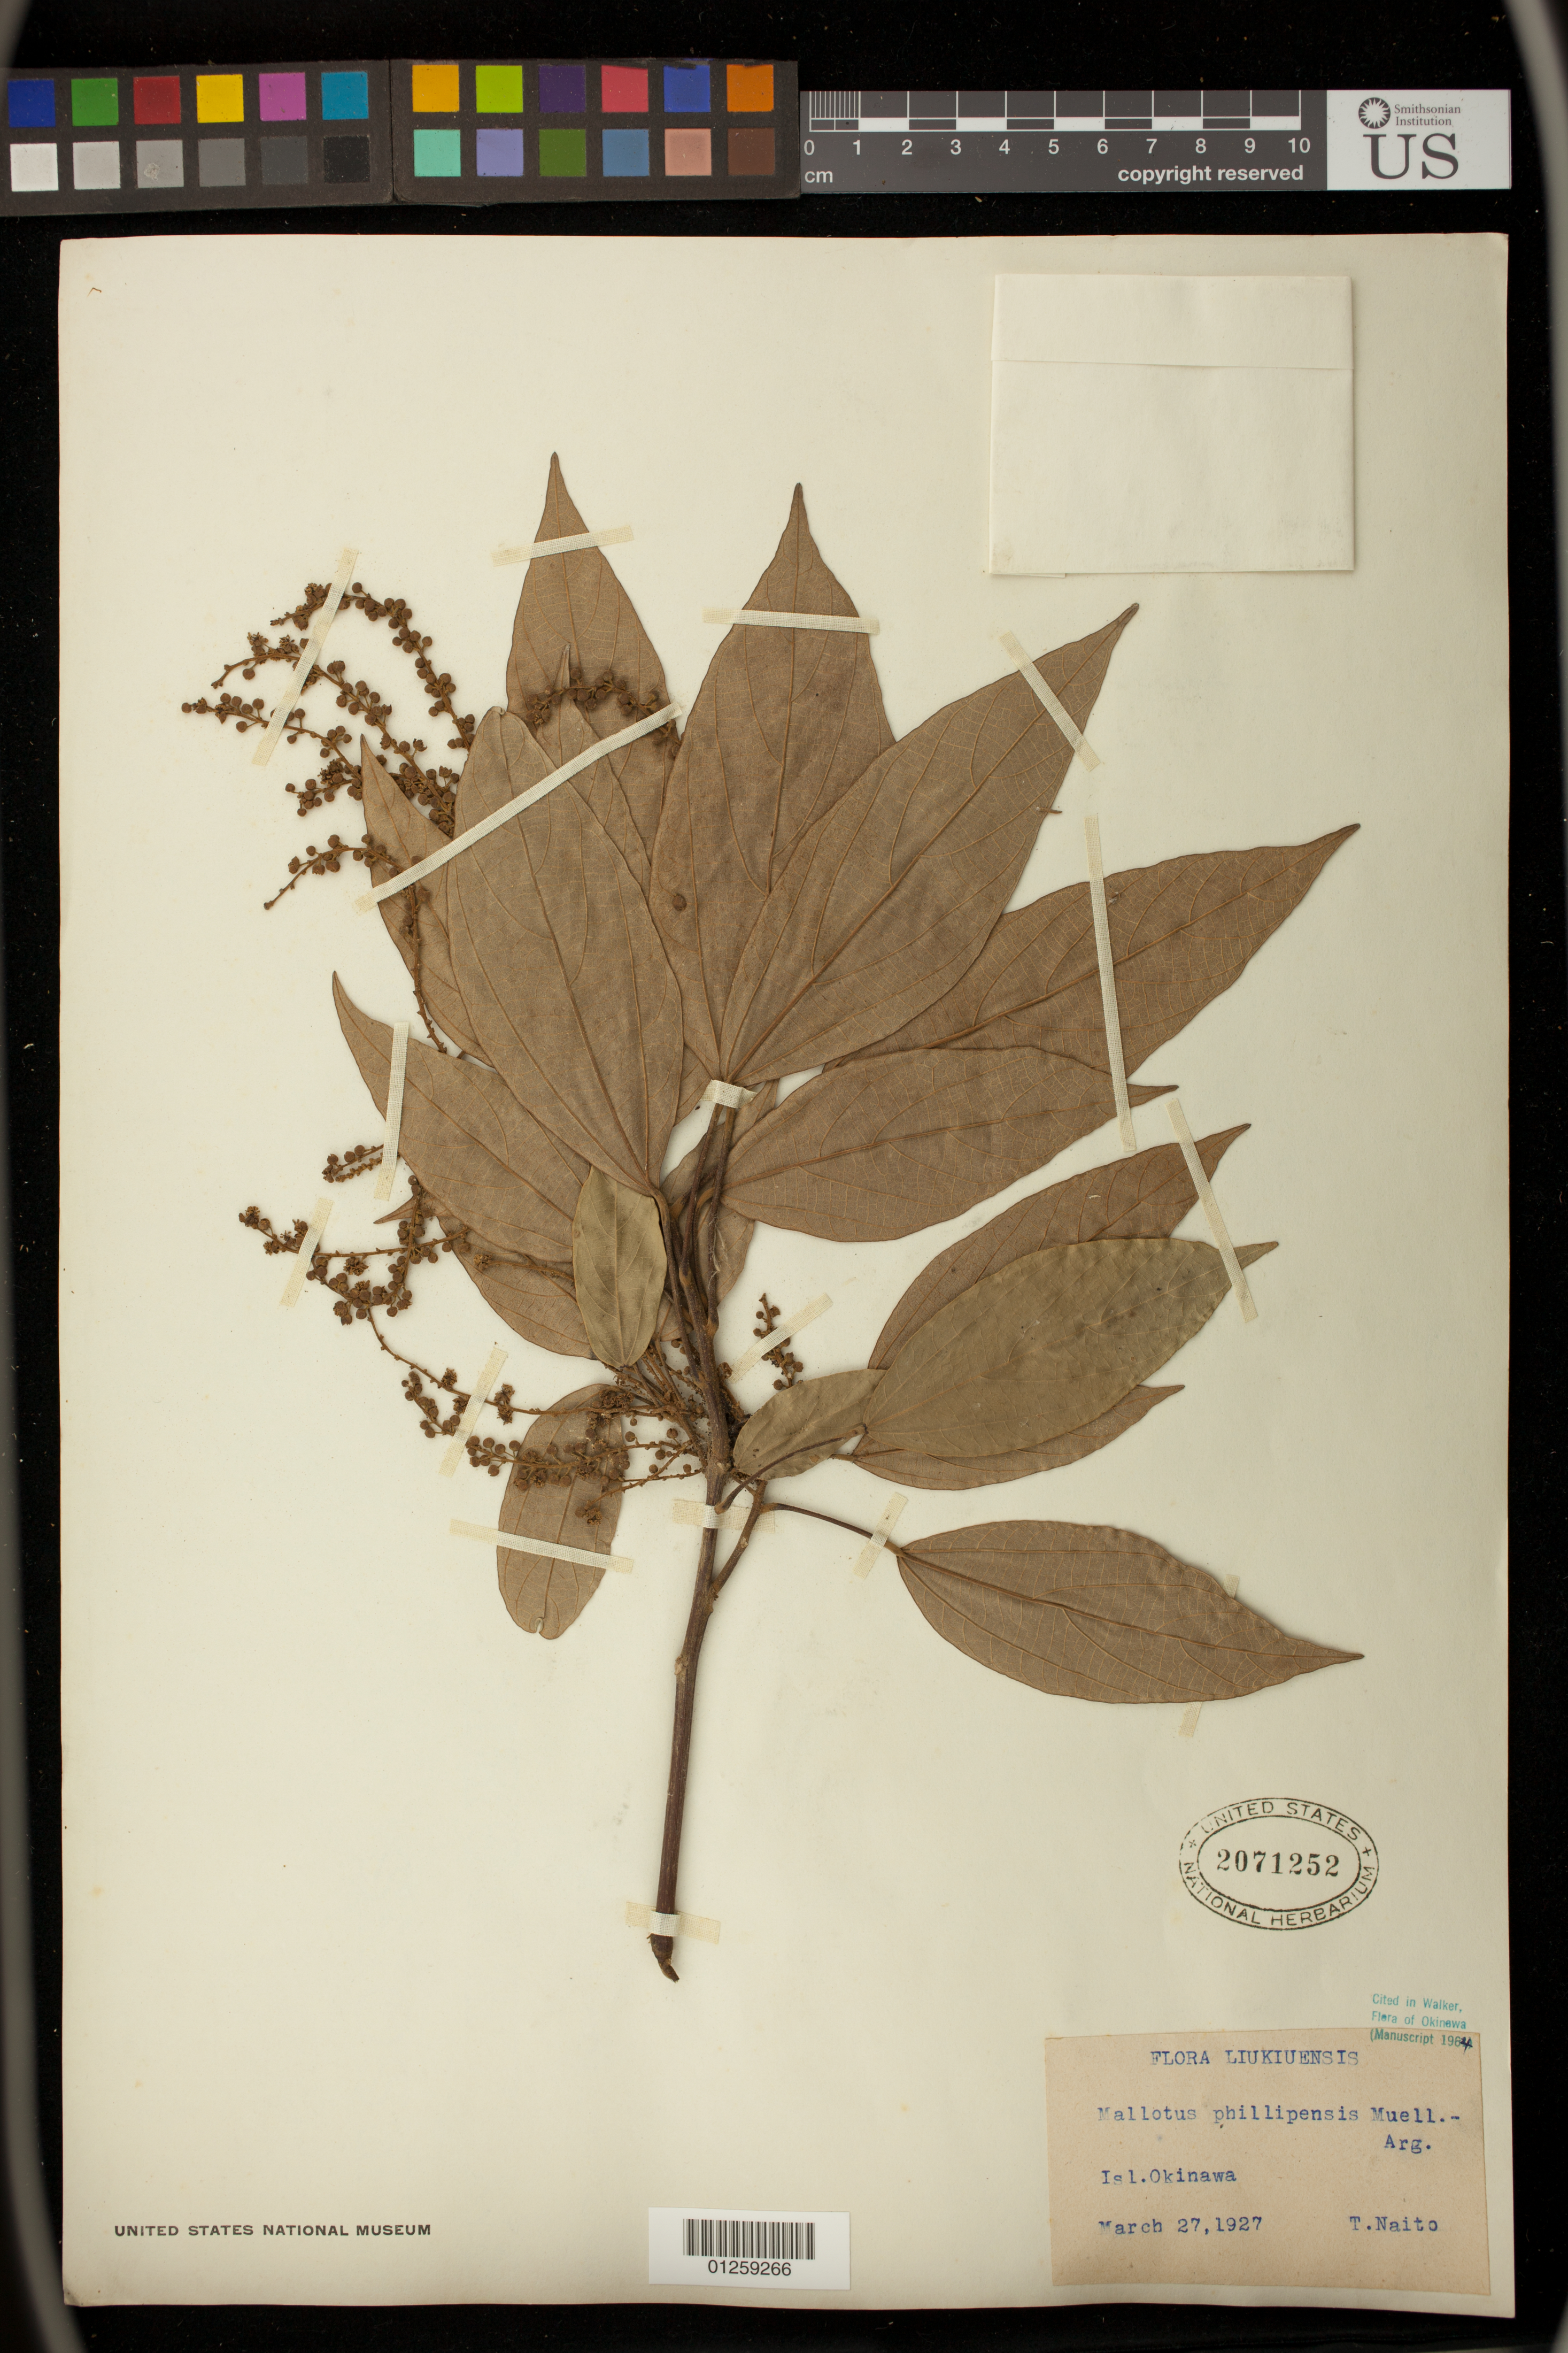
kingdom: Plantae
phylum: Tracheophyta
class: Magnoliopsida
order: Malpighiales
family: Euphorbiaceae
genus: Mallotus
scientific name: Mallotus philippensis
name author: (Lam.) Müll. Arg.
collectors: T. Naito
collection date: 1927-03-27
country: Japan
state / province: Okinawa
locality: Isl. Okinawa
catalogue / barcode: US 2071252